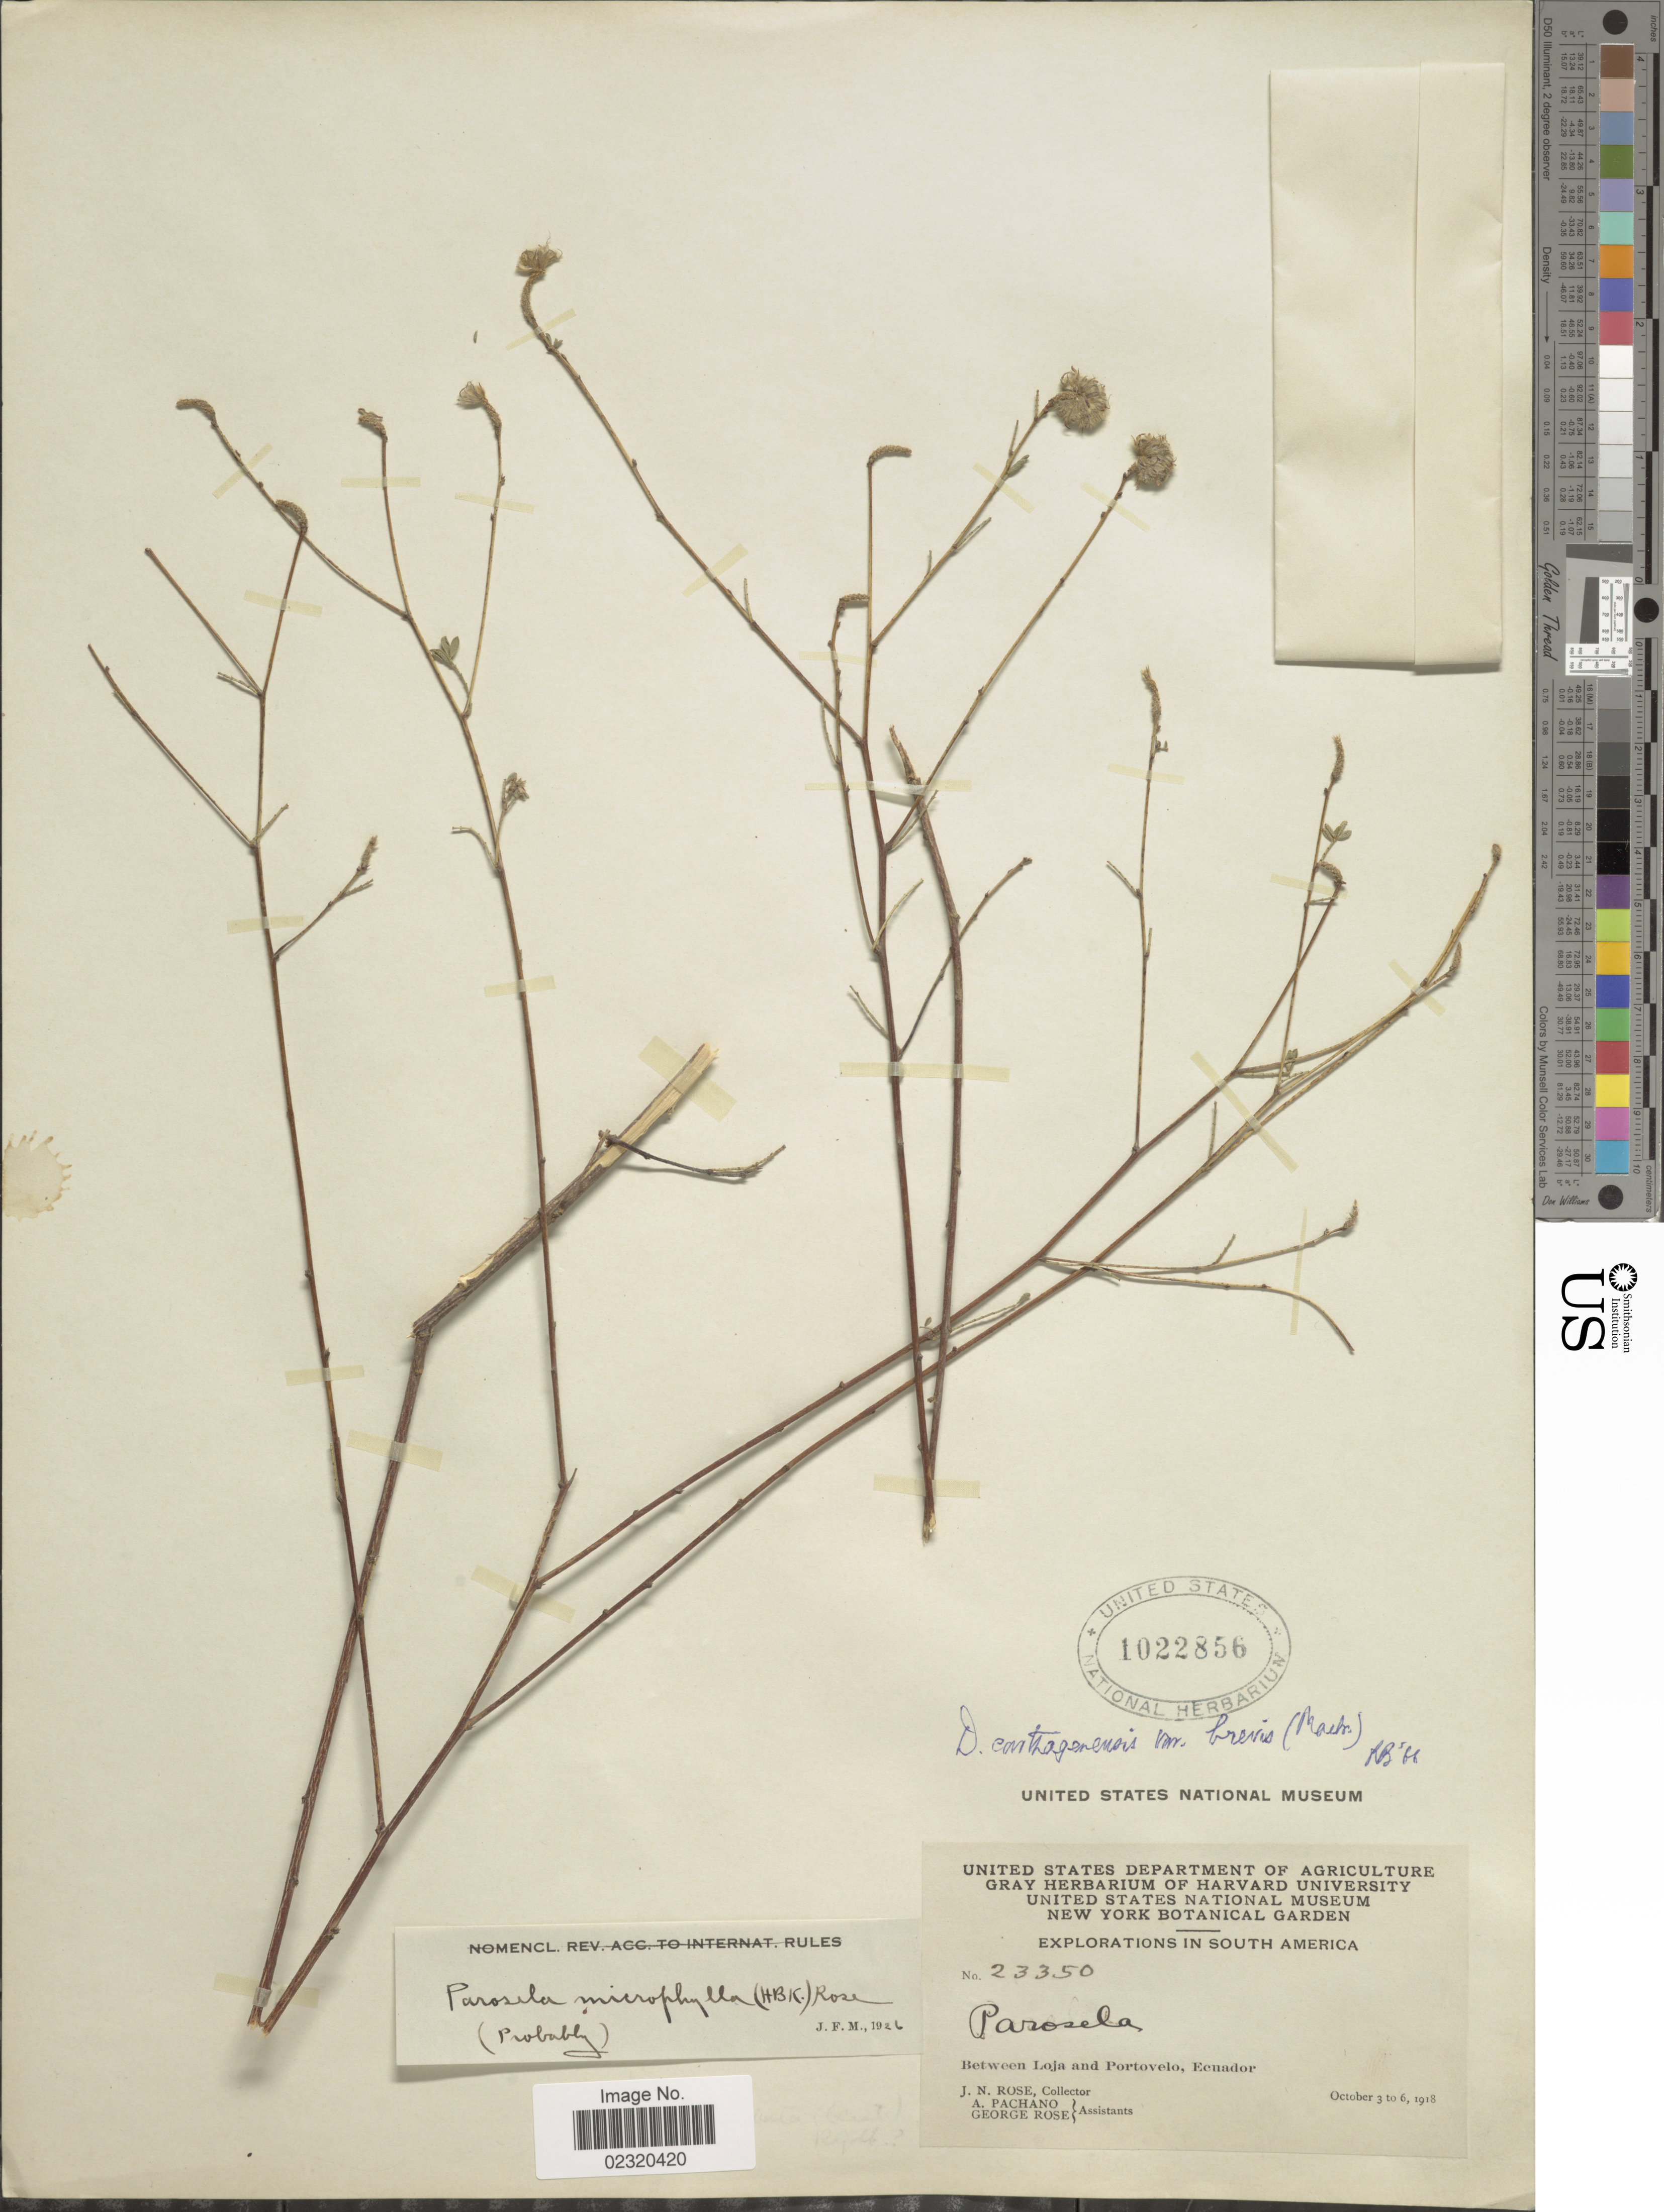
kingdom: Plantae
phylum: Tracheophyta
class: Magnoliopsida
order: Fabales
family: Fabaceae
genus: Dalea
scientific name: Dalea carthagenensis var. brevis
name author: (J.F. Macbr.) Barneby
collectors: J. N. Rose, A. Pachano & G. Rose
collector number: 23350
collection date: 1918-10-03/1918-10-06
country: Ecuador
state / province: Loja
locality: Between Loja and Portovelo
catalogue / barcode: US 1022856